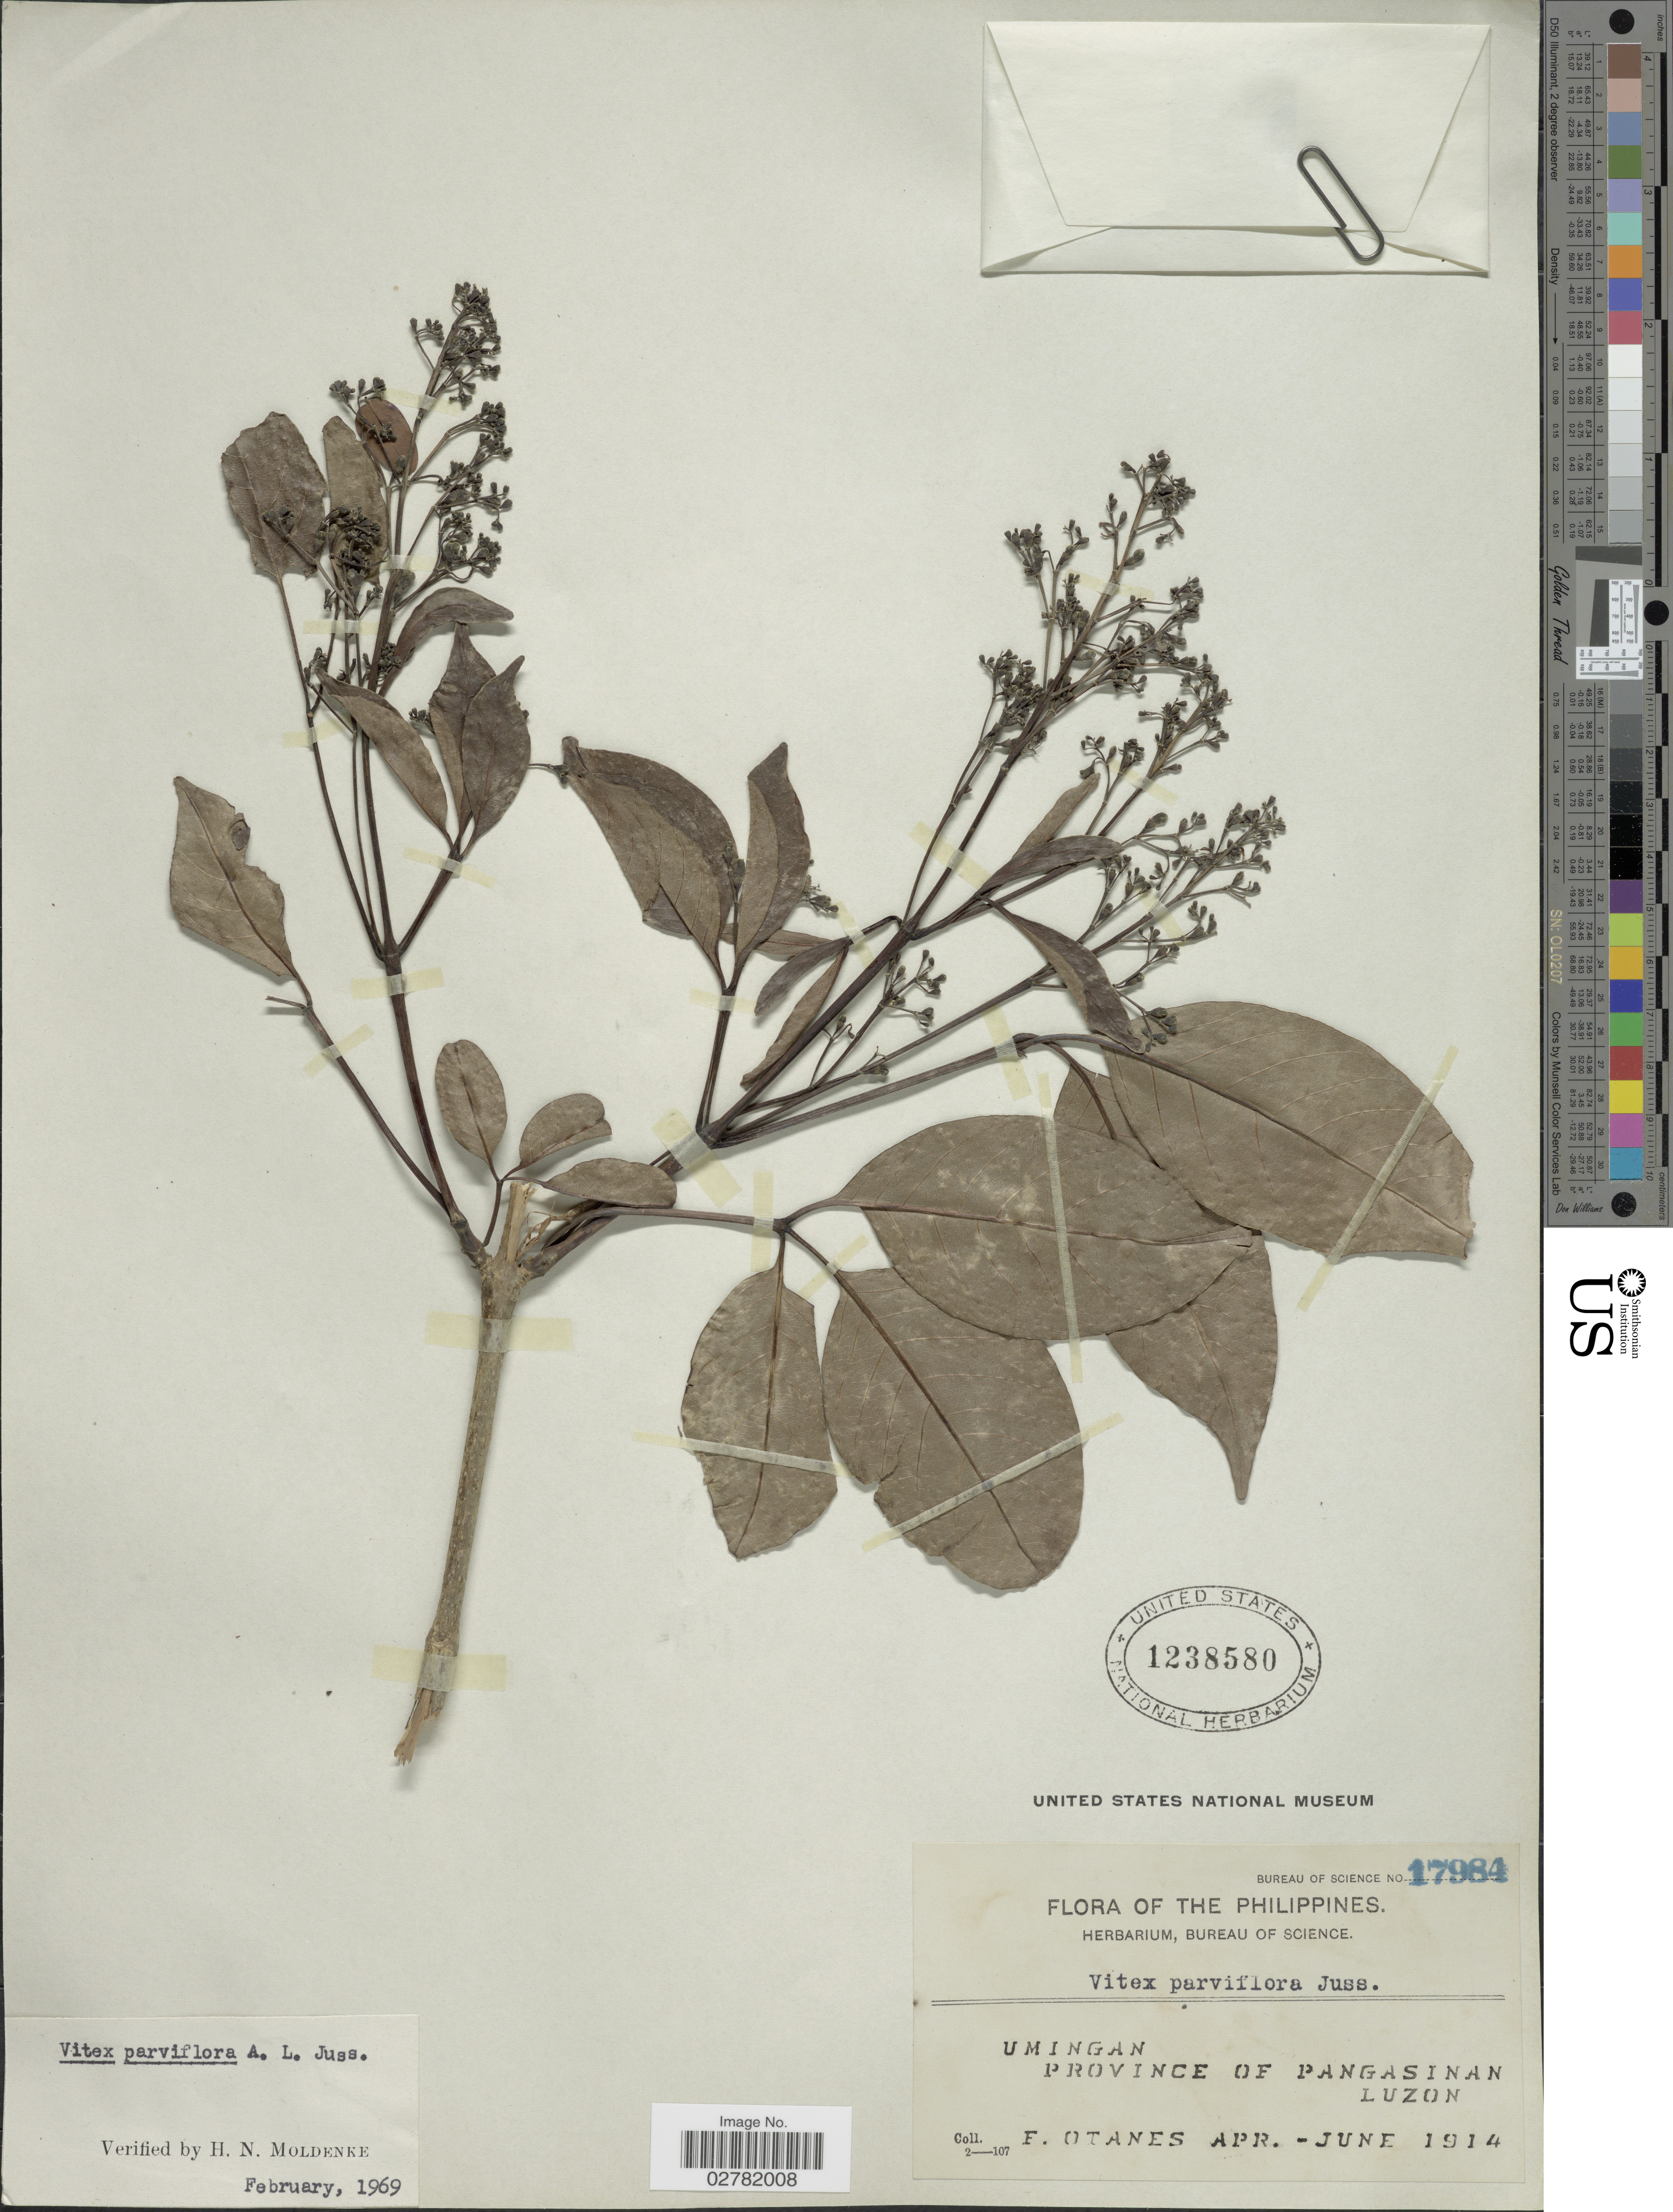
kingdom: Plantae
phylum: Tracheophyta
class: Magnoliopsida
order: Lamiales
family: Lamiaceae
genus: Vitex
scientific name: Vitex parviflora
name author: Juss.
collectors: F. Q. Otanes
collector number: Bureau of Science 17984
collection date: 1914-04/1914-06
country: Philippines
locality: Umingan. Province of Pangasinan. Luzon.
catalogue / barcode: US 1238580